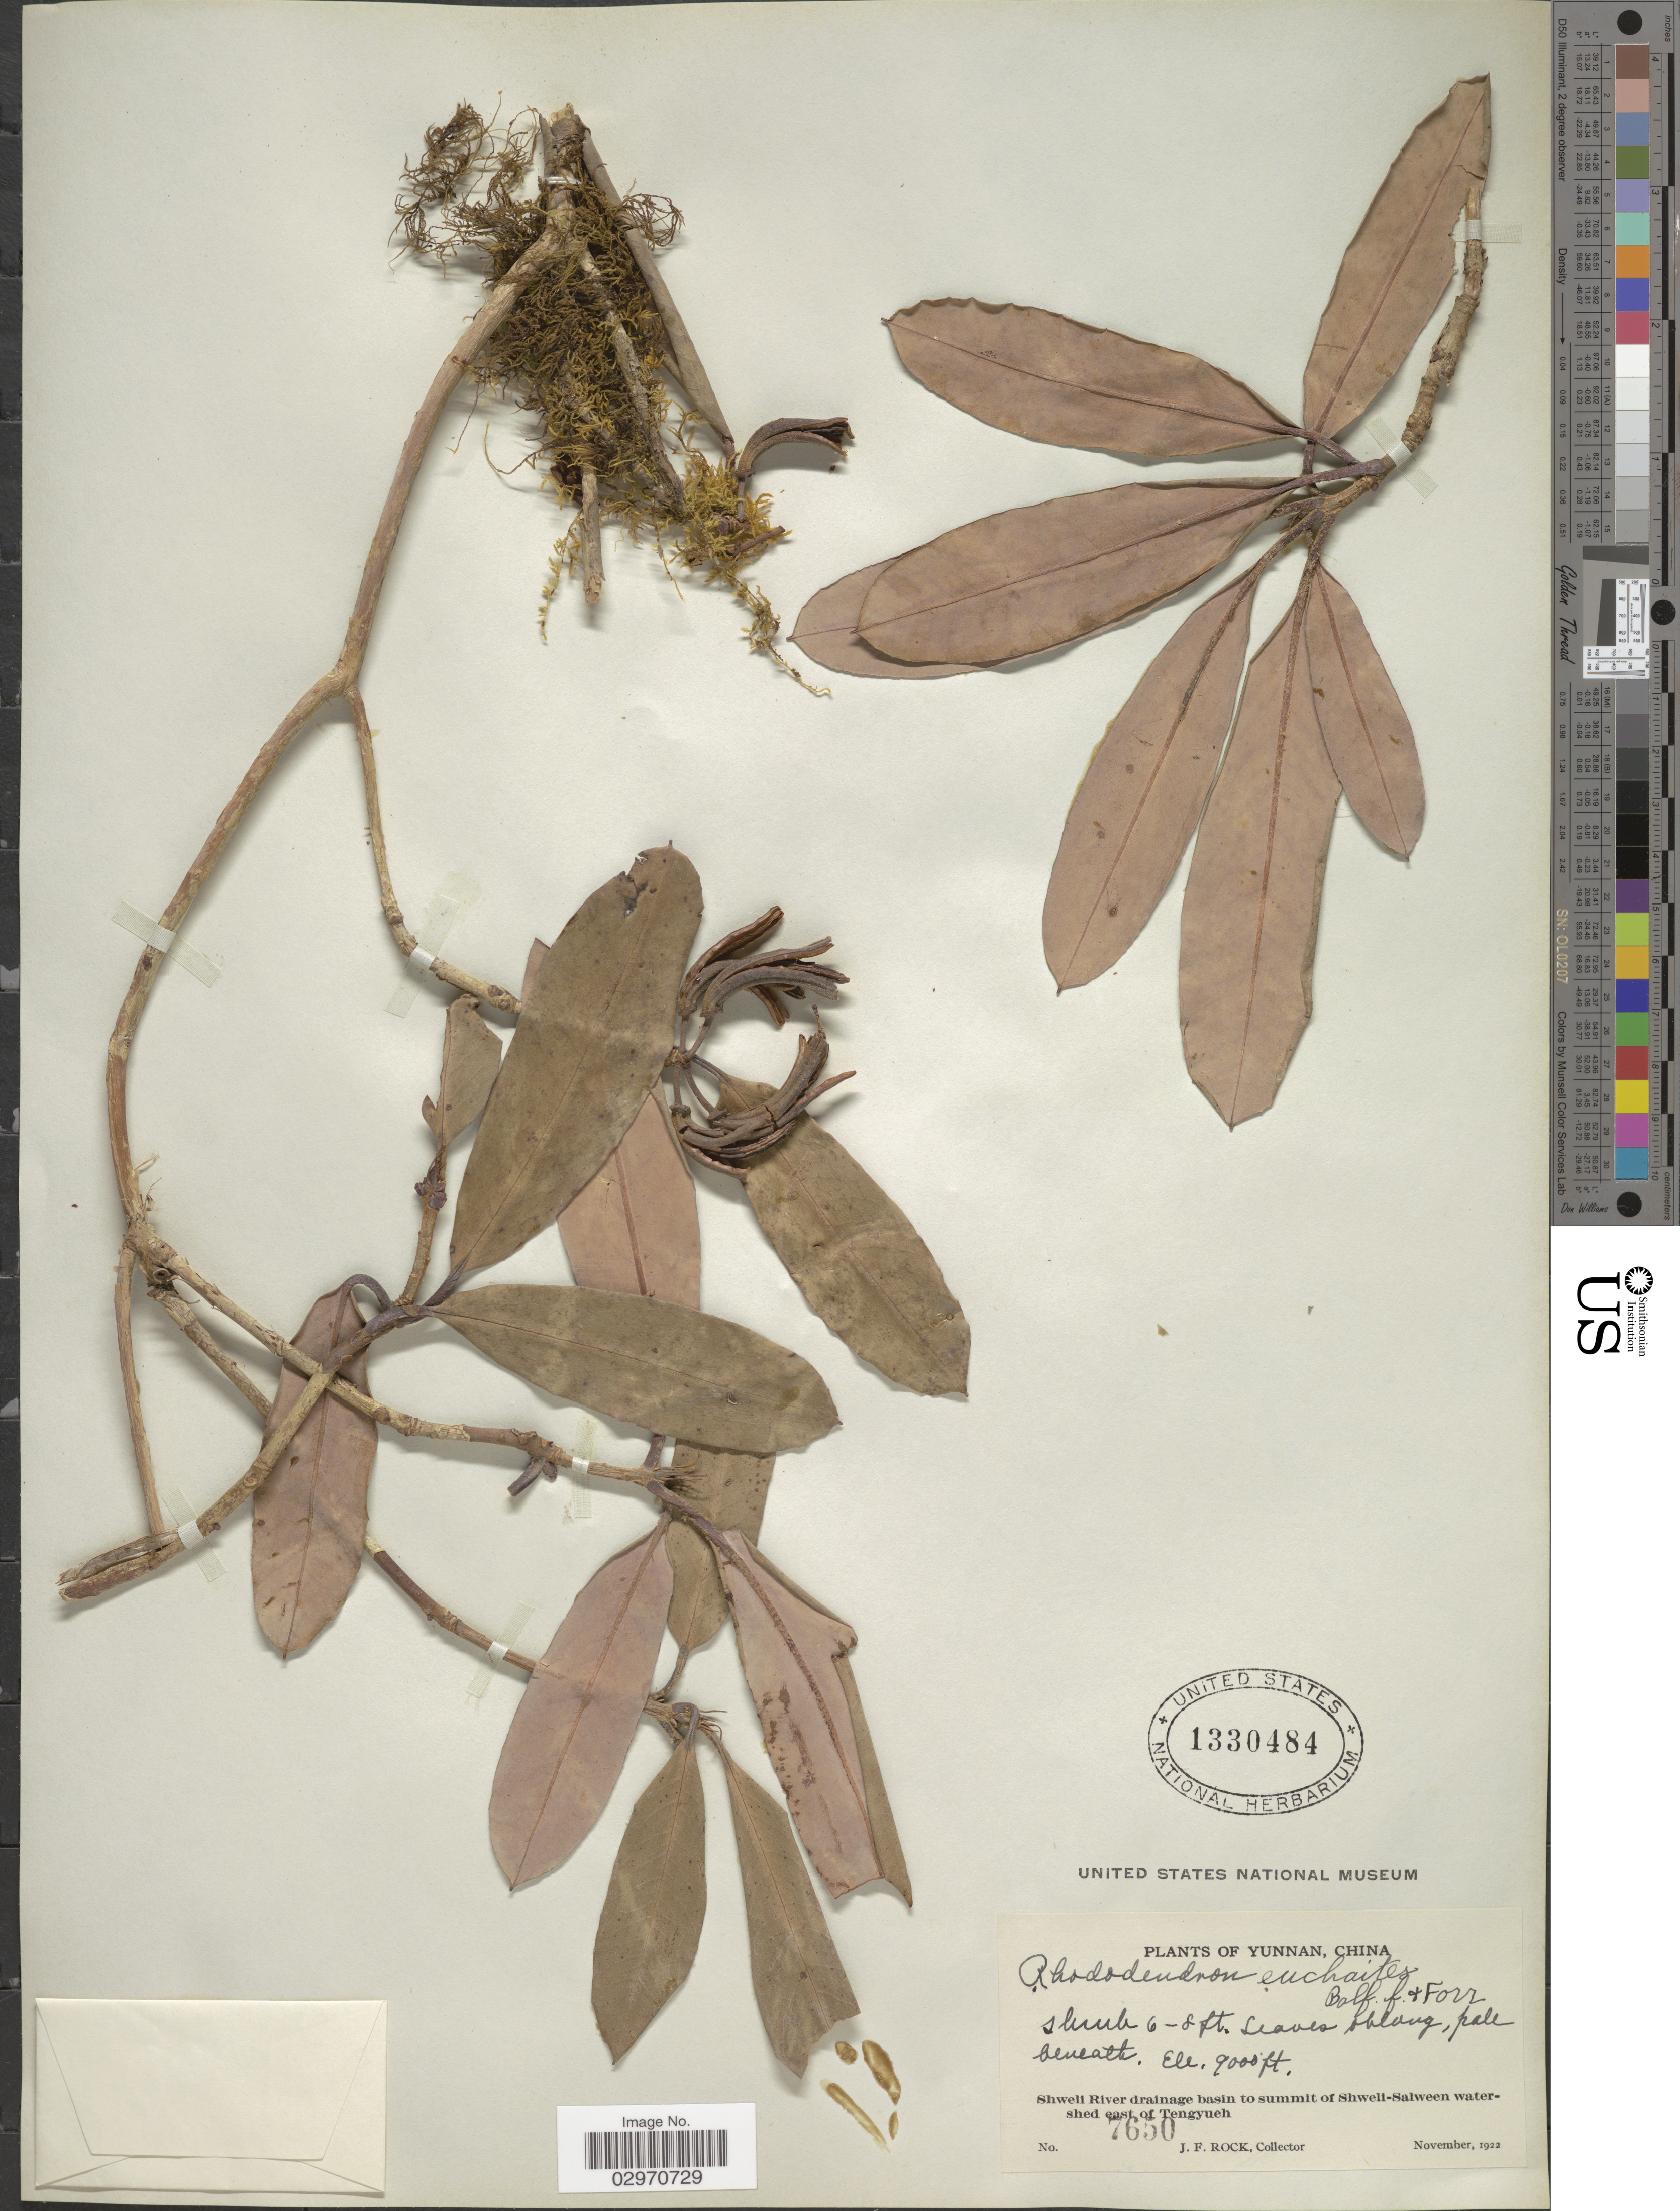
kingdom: Plantae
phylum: Tracheophyta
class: Magnoliopsida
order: Ericales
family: Ericaceae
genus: Rhododendron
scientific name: Rhododendron euchaites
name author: Balf. f. & Forrest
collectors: J. Rock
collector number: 7650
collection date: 1922-11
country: China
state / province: Yunnan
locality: Shweli River drainage basin to summit of Shwell-Salween watershed east of Tengyueh.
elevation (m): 2743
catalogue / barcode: US 1330484